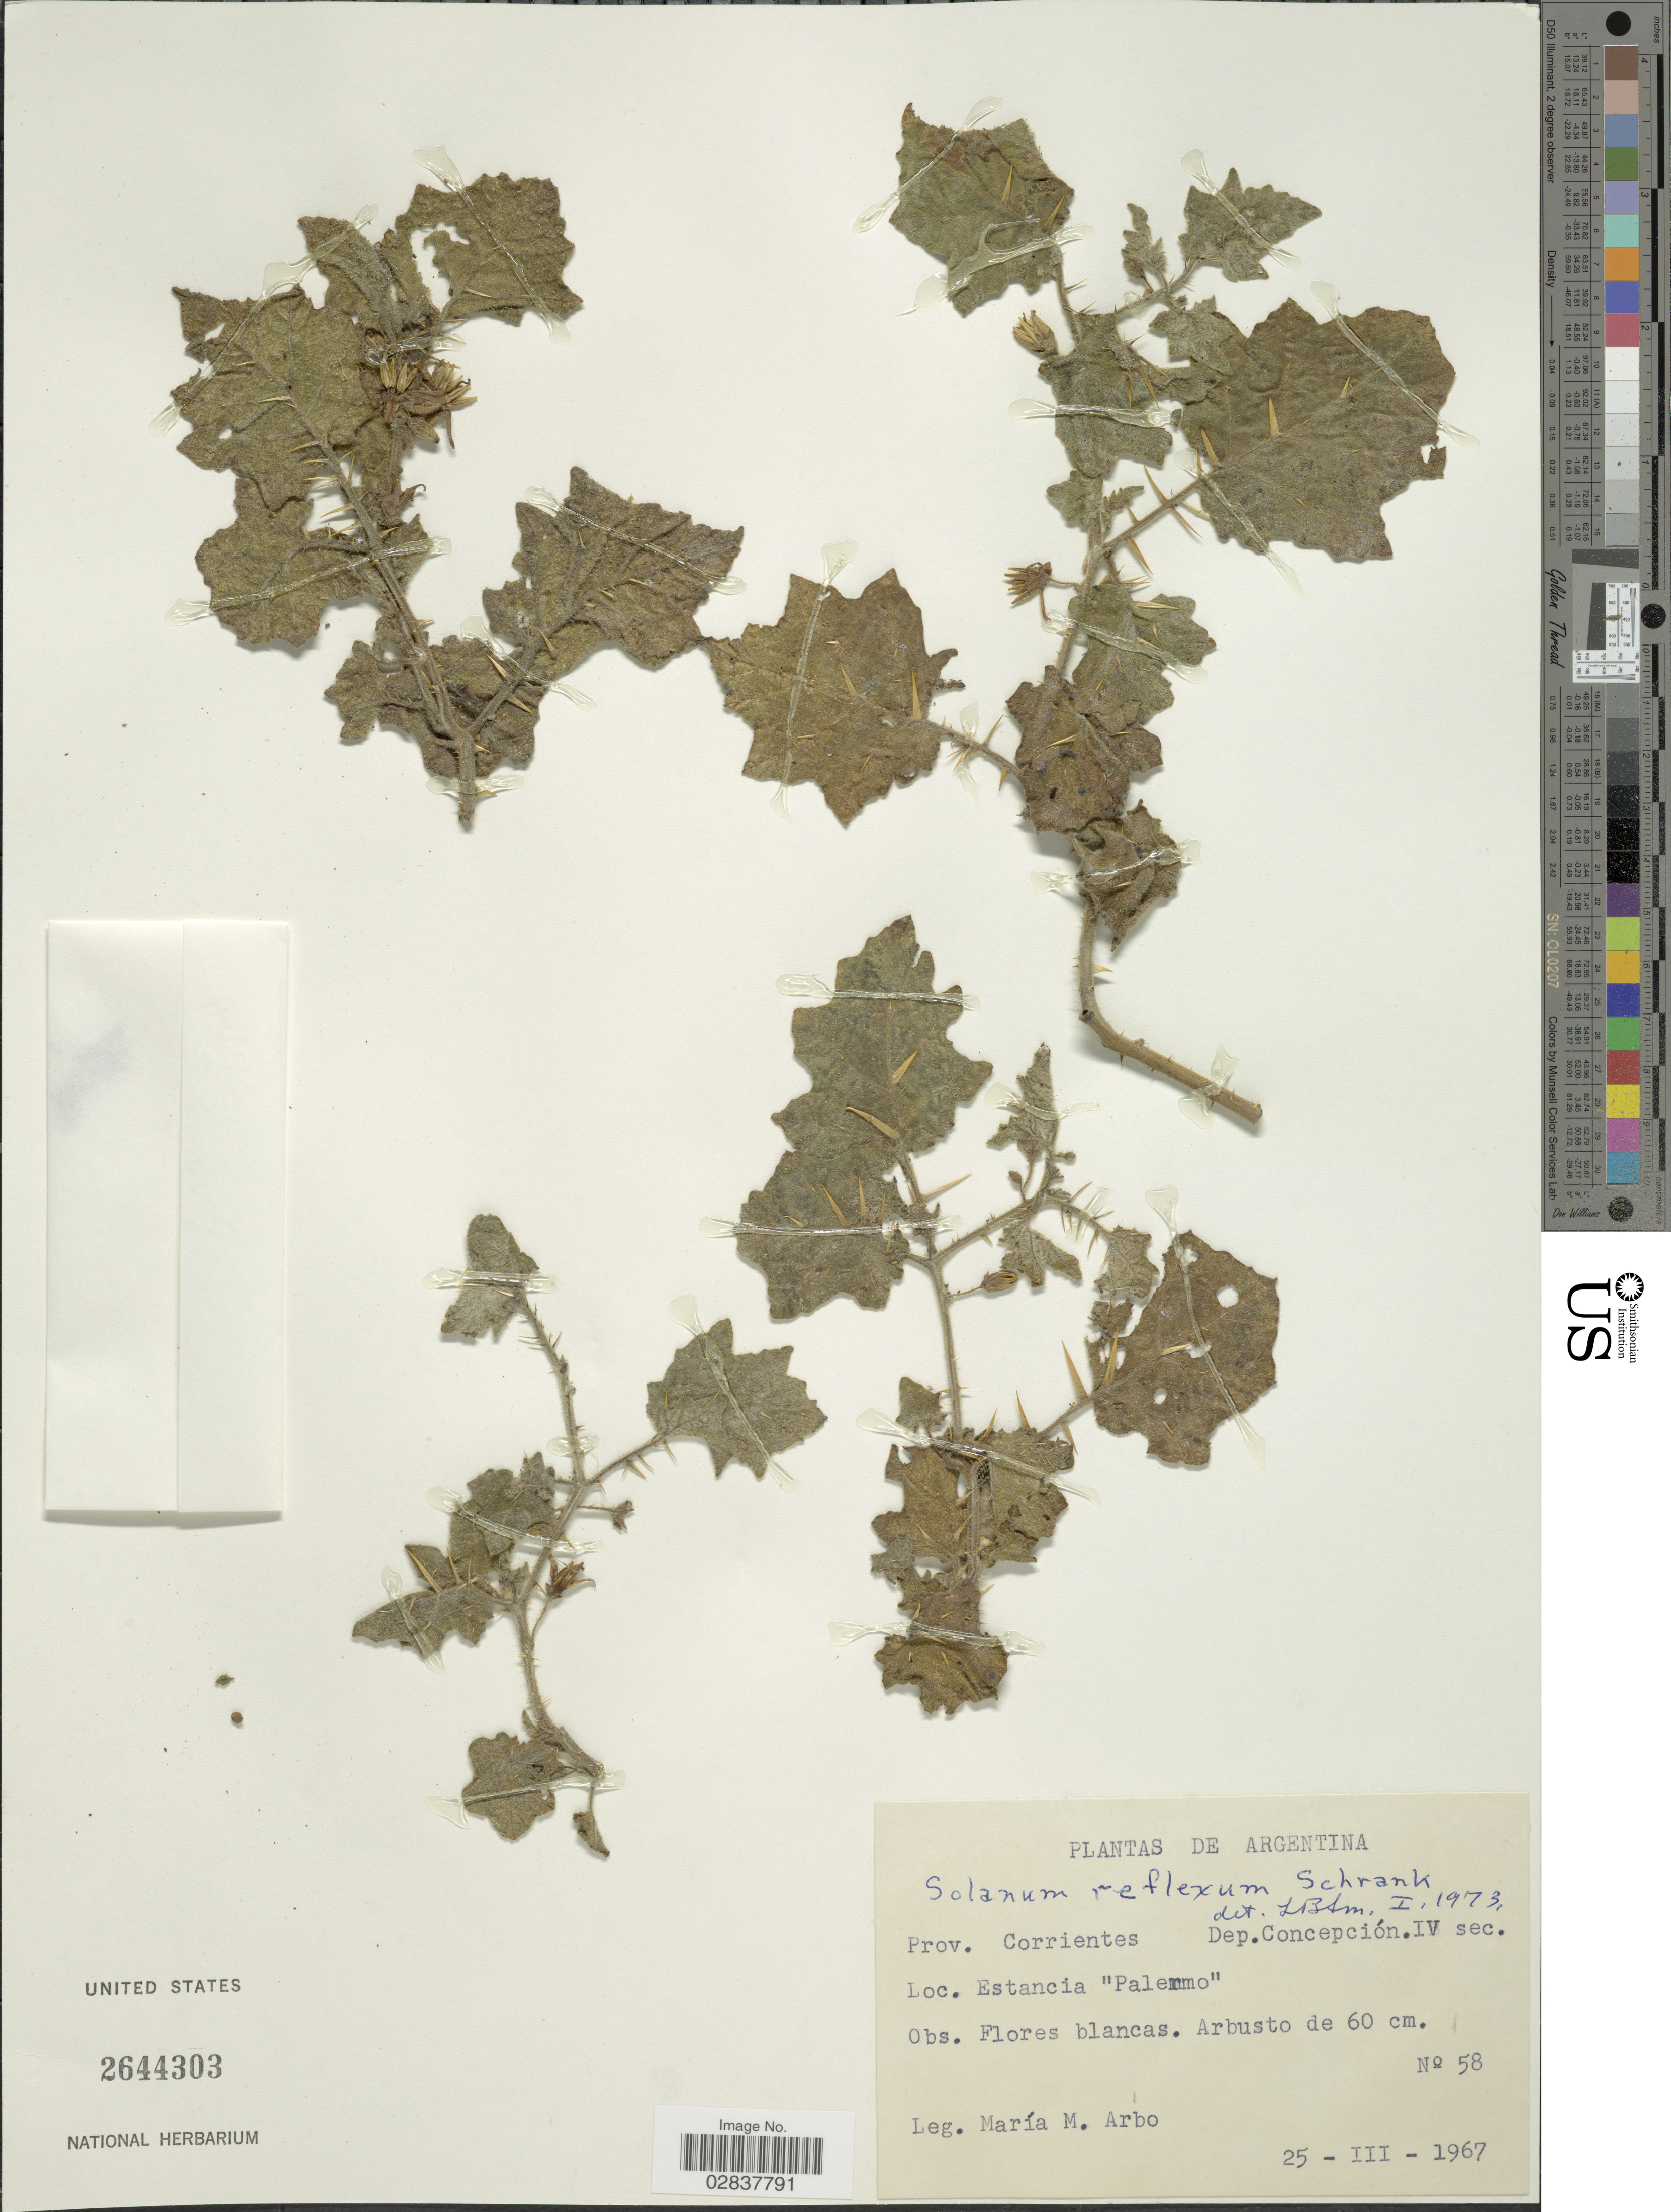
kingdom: Plantae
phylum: Tracheophyta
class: Magnoliopsida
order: Solanales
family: Solanaceae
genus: Solanum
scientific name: Solanum reflexum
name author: Schrank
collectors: M. M. Arbo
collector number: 58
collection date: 1967-03-25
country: Argentina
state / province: Corrientes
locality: Dep. Concepción. IV sec. Estancia "Palermo".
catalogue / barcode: US 2644303